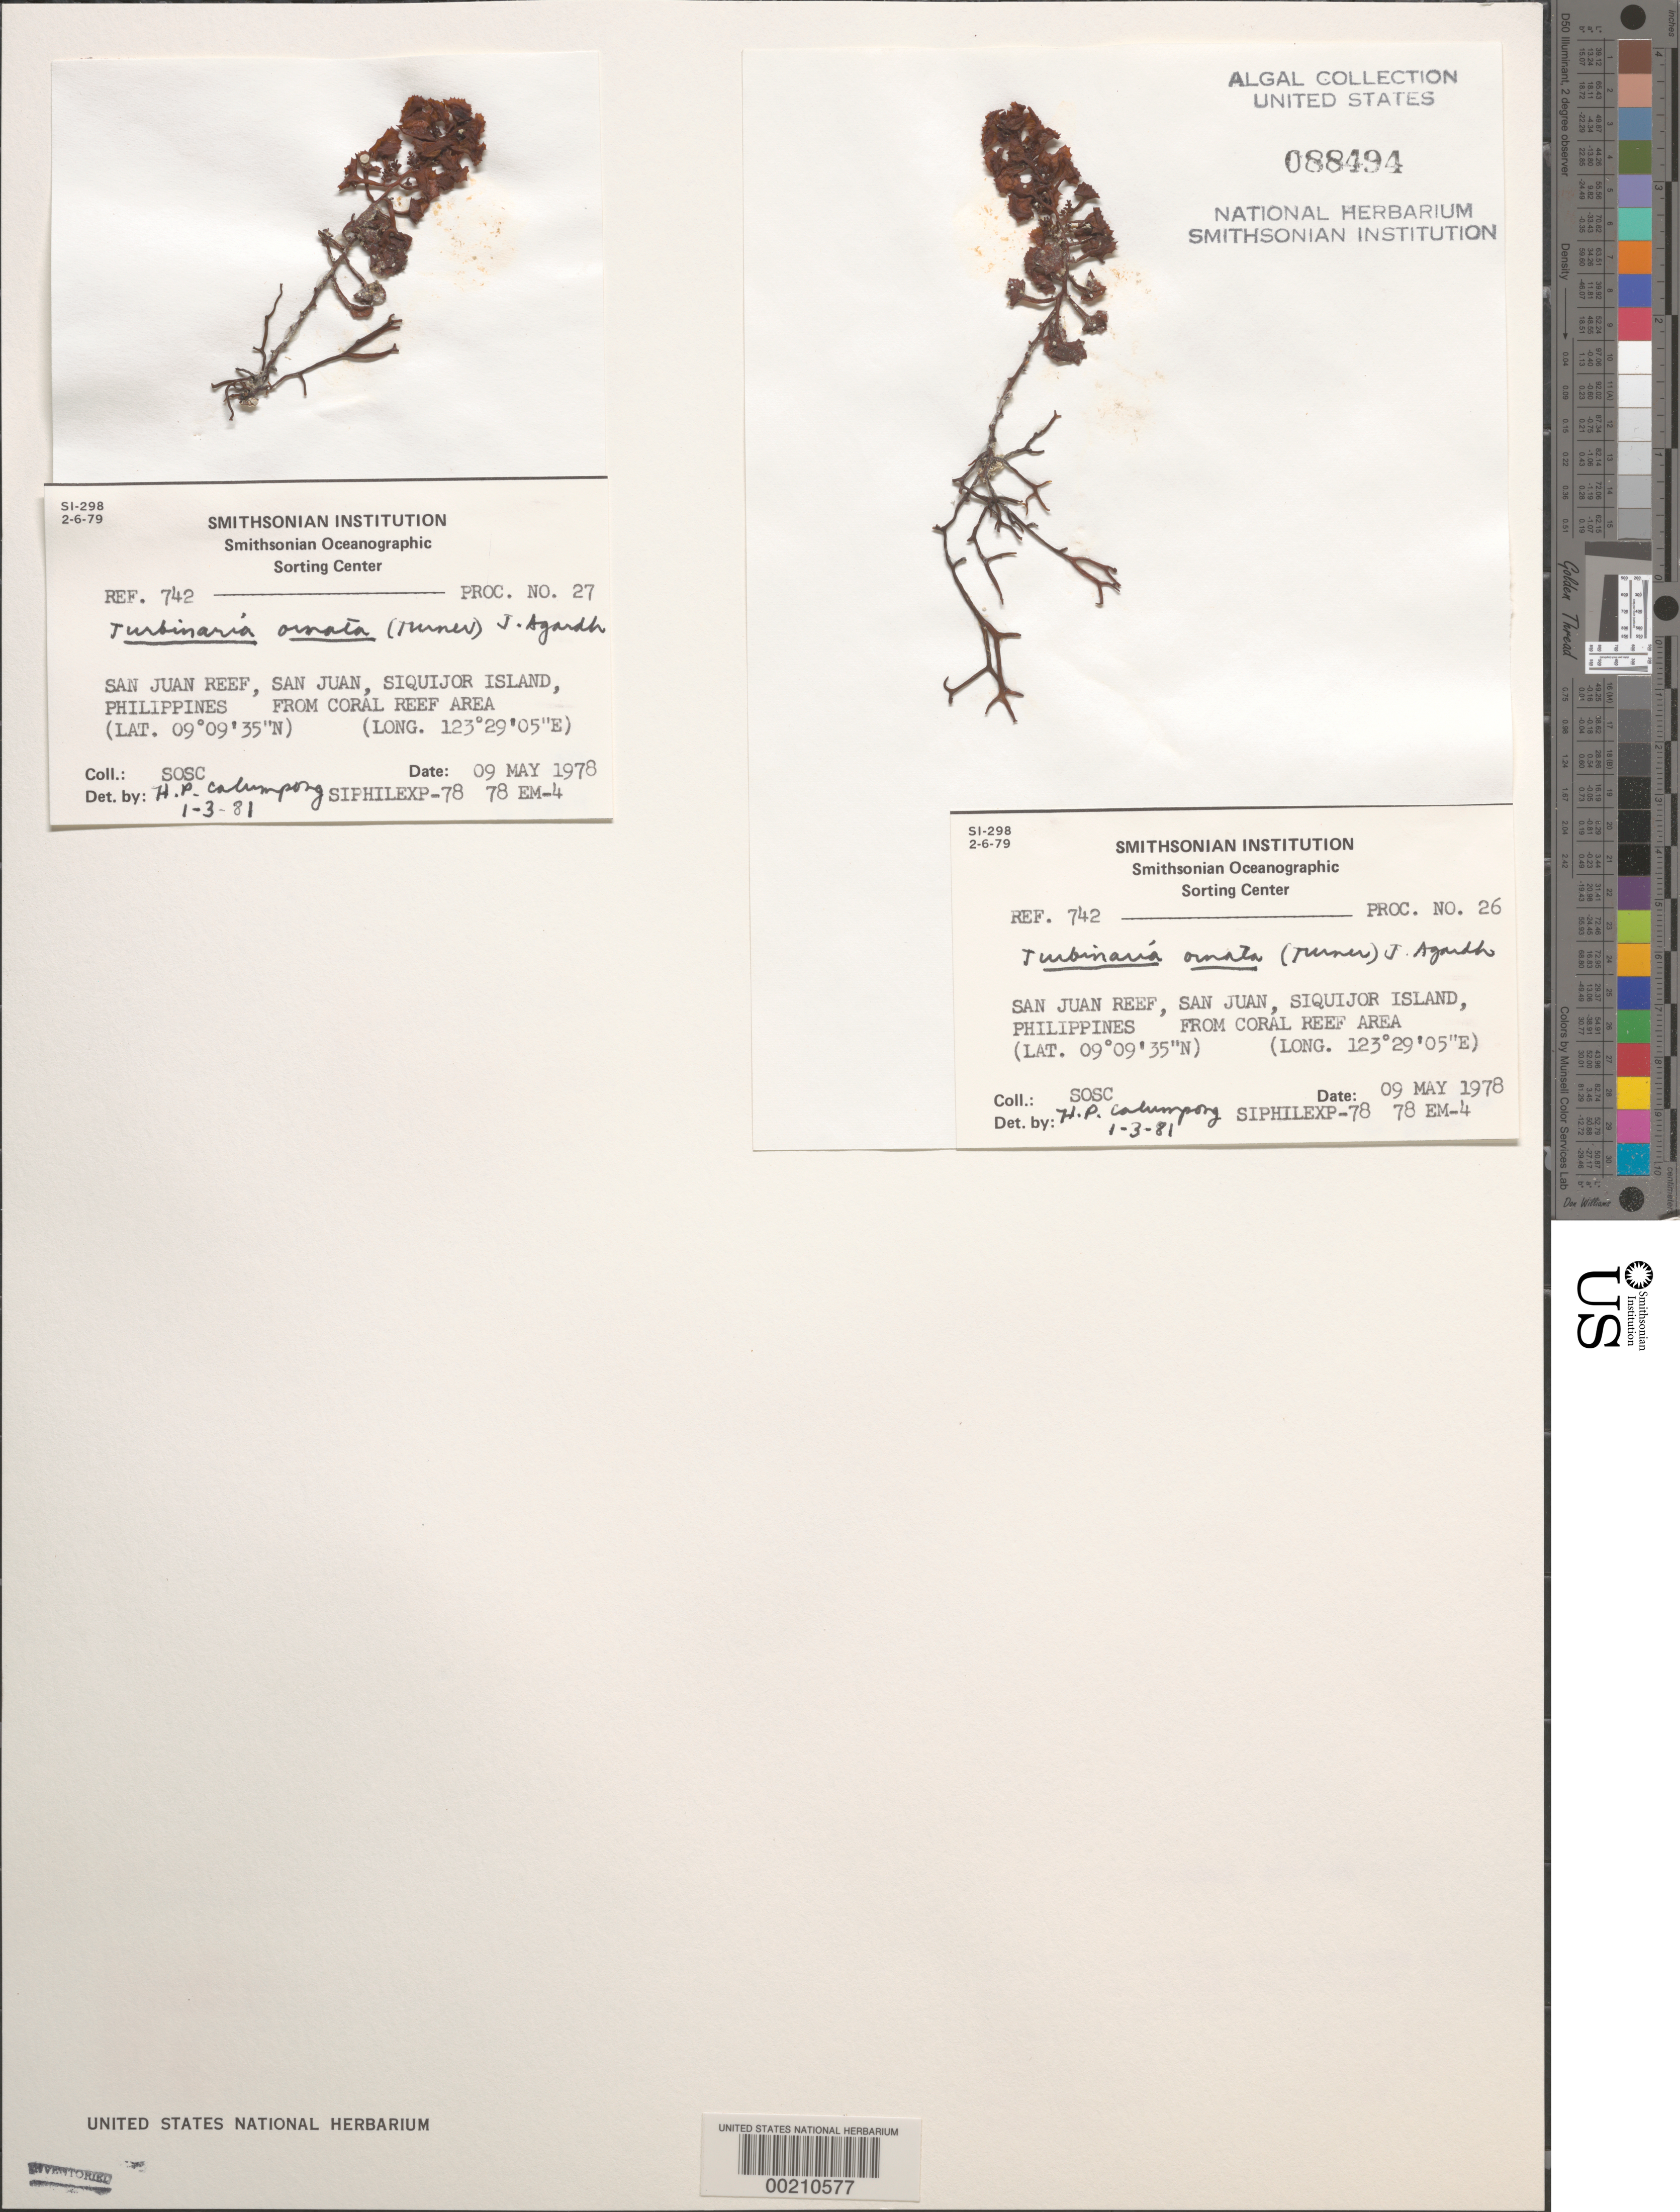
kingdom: Chromista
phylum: Ochrophyta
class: Phaeophyceae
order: Fucales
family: Sargassaceae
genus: Turbinaria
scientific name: Turbinaria ornata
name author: (Turner) J. Agardh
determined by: Calumpong, H. P.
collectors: SOSC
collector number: Station 78 Em-4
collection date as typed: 09 May 1978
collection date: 1978-05-09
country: Philippines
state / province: Central Visayas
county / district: Siquijor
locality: Visayan. Siquijor island, san juan, san juan reef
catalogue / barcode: US 88494